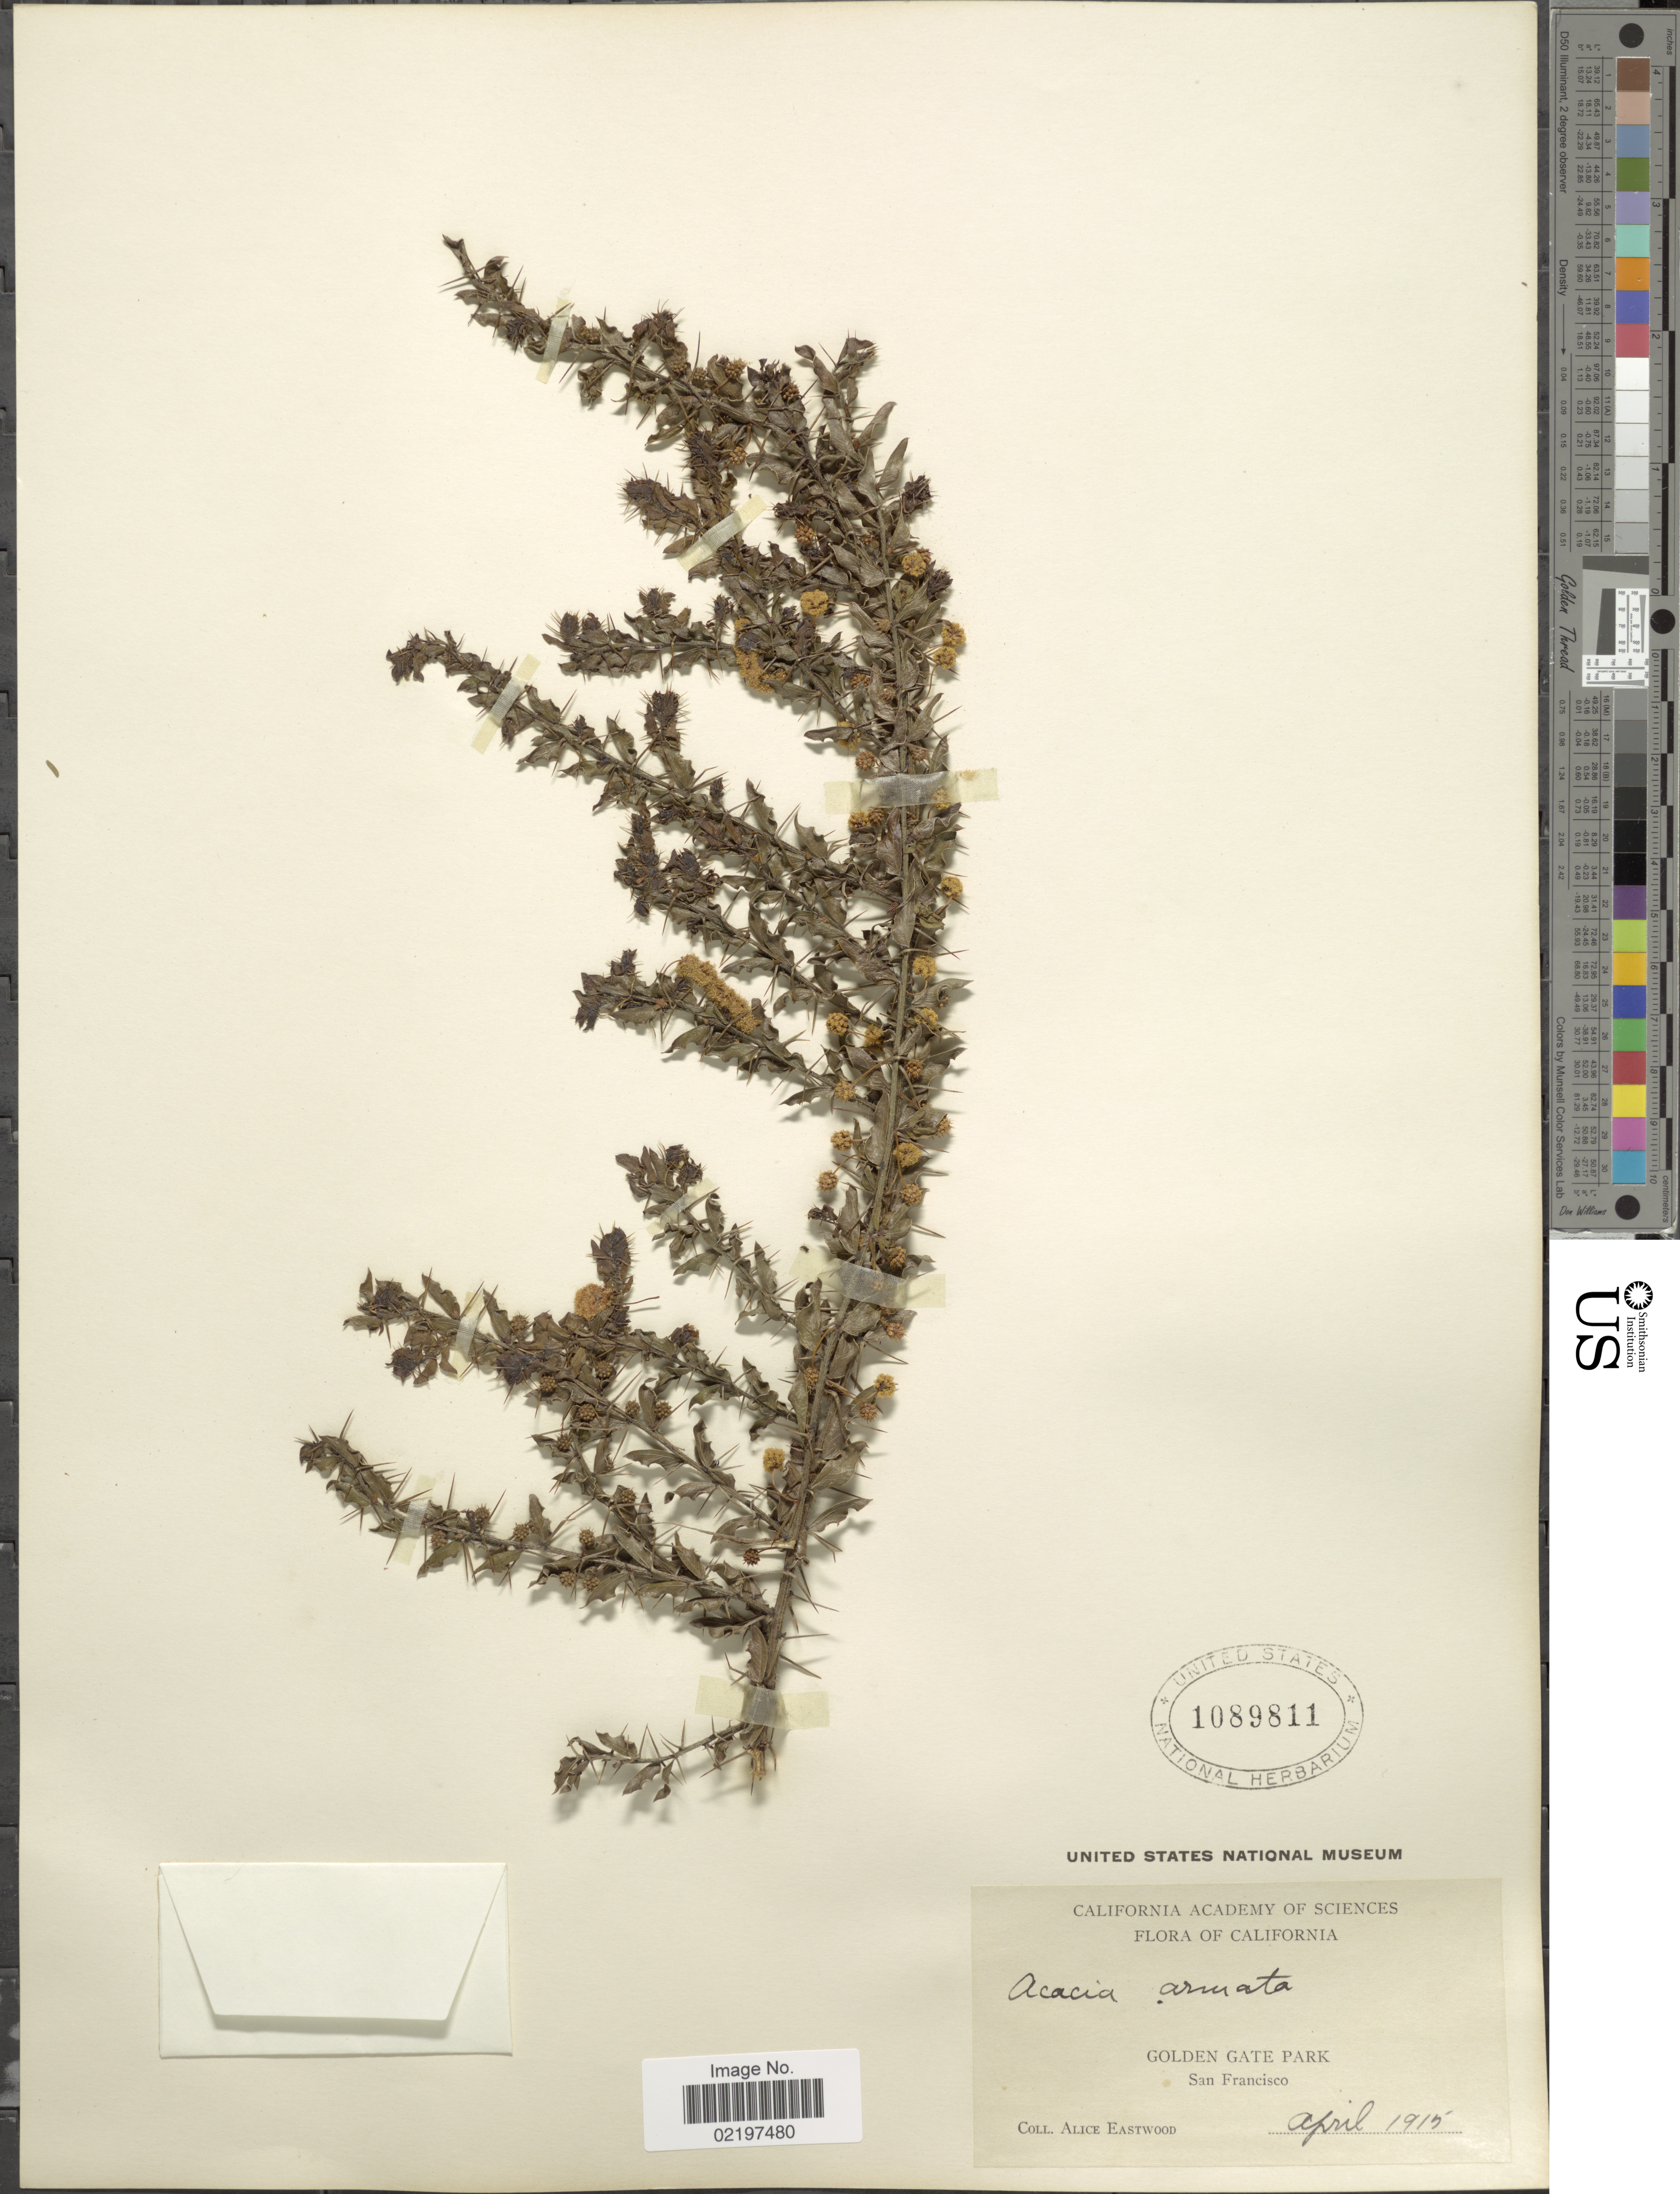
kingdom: Plantae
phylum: Tracheophyta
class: Magnoliopsida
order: Fabales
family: Fabaceae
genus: Acacia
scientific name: Acacia armata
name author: R. Br.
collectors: A. Eastwood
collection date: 1915-04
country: United States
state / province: California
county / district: San Francisco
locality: Golden Gate Park, San Francisco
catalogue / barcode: US 1089811